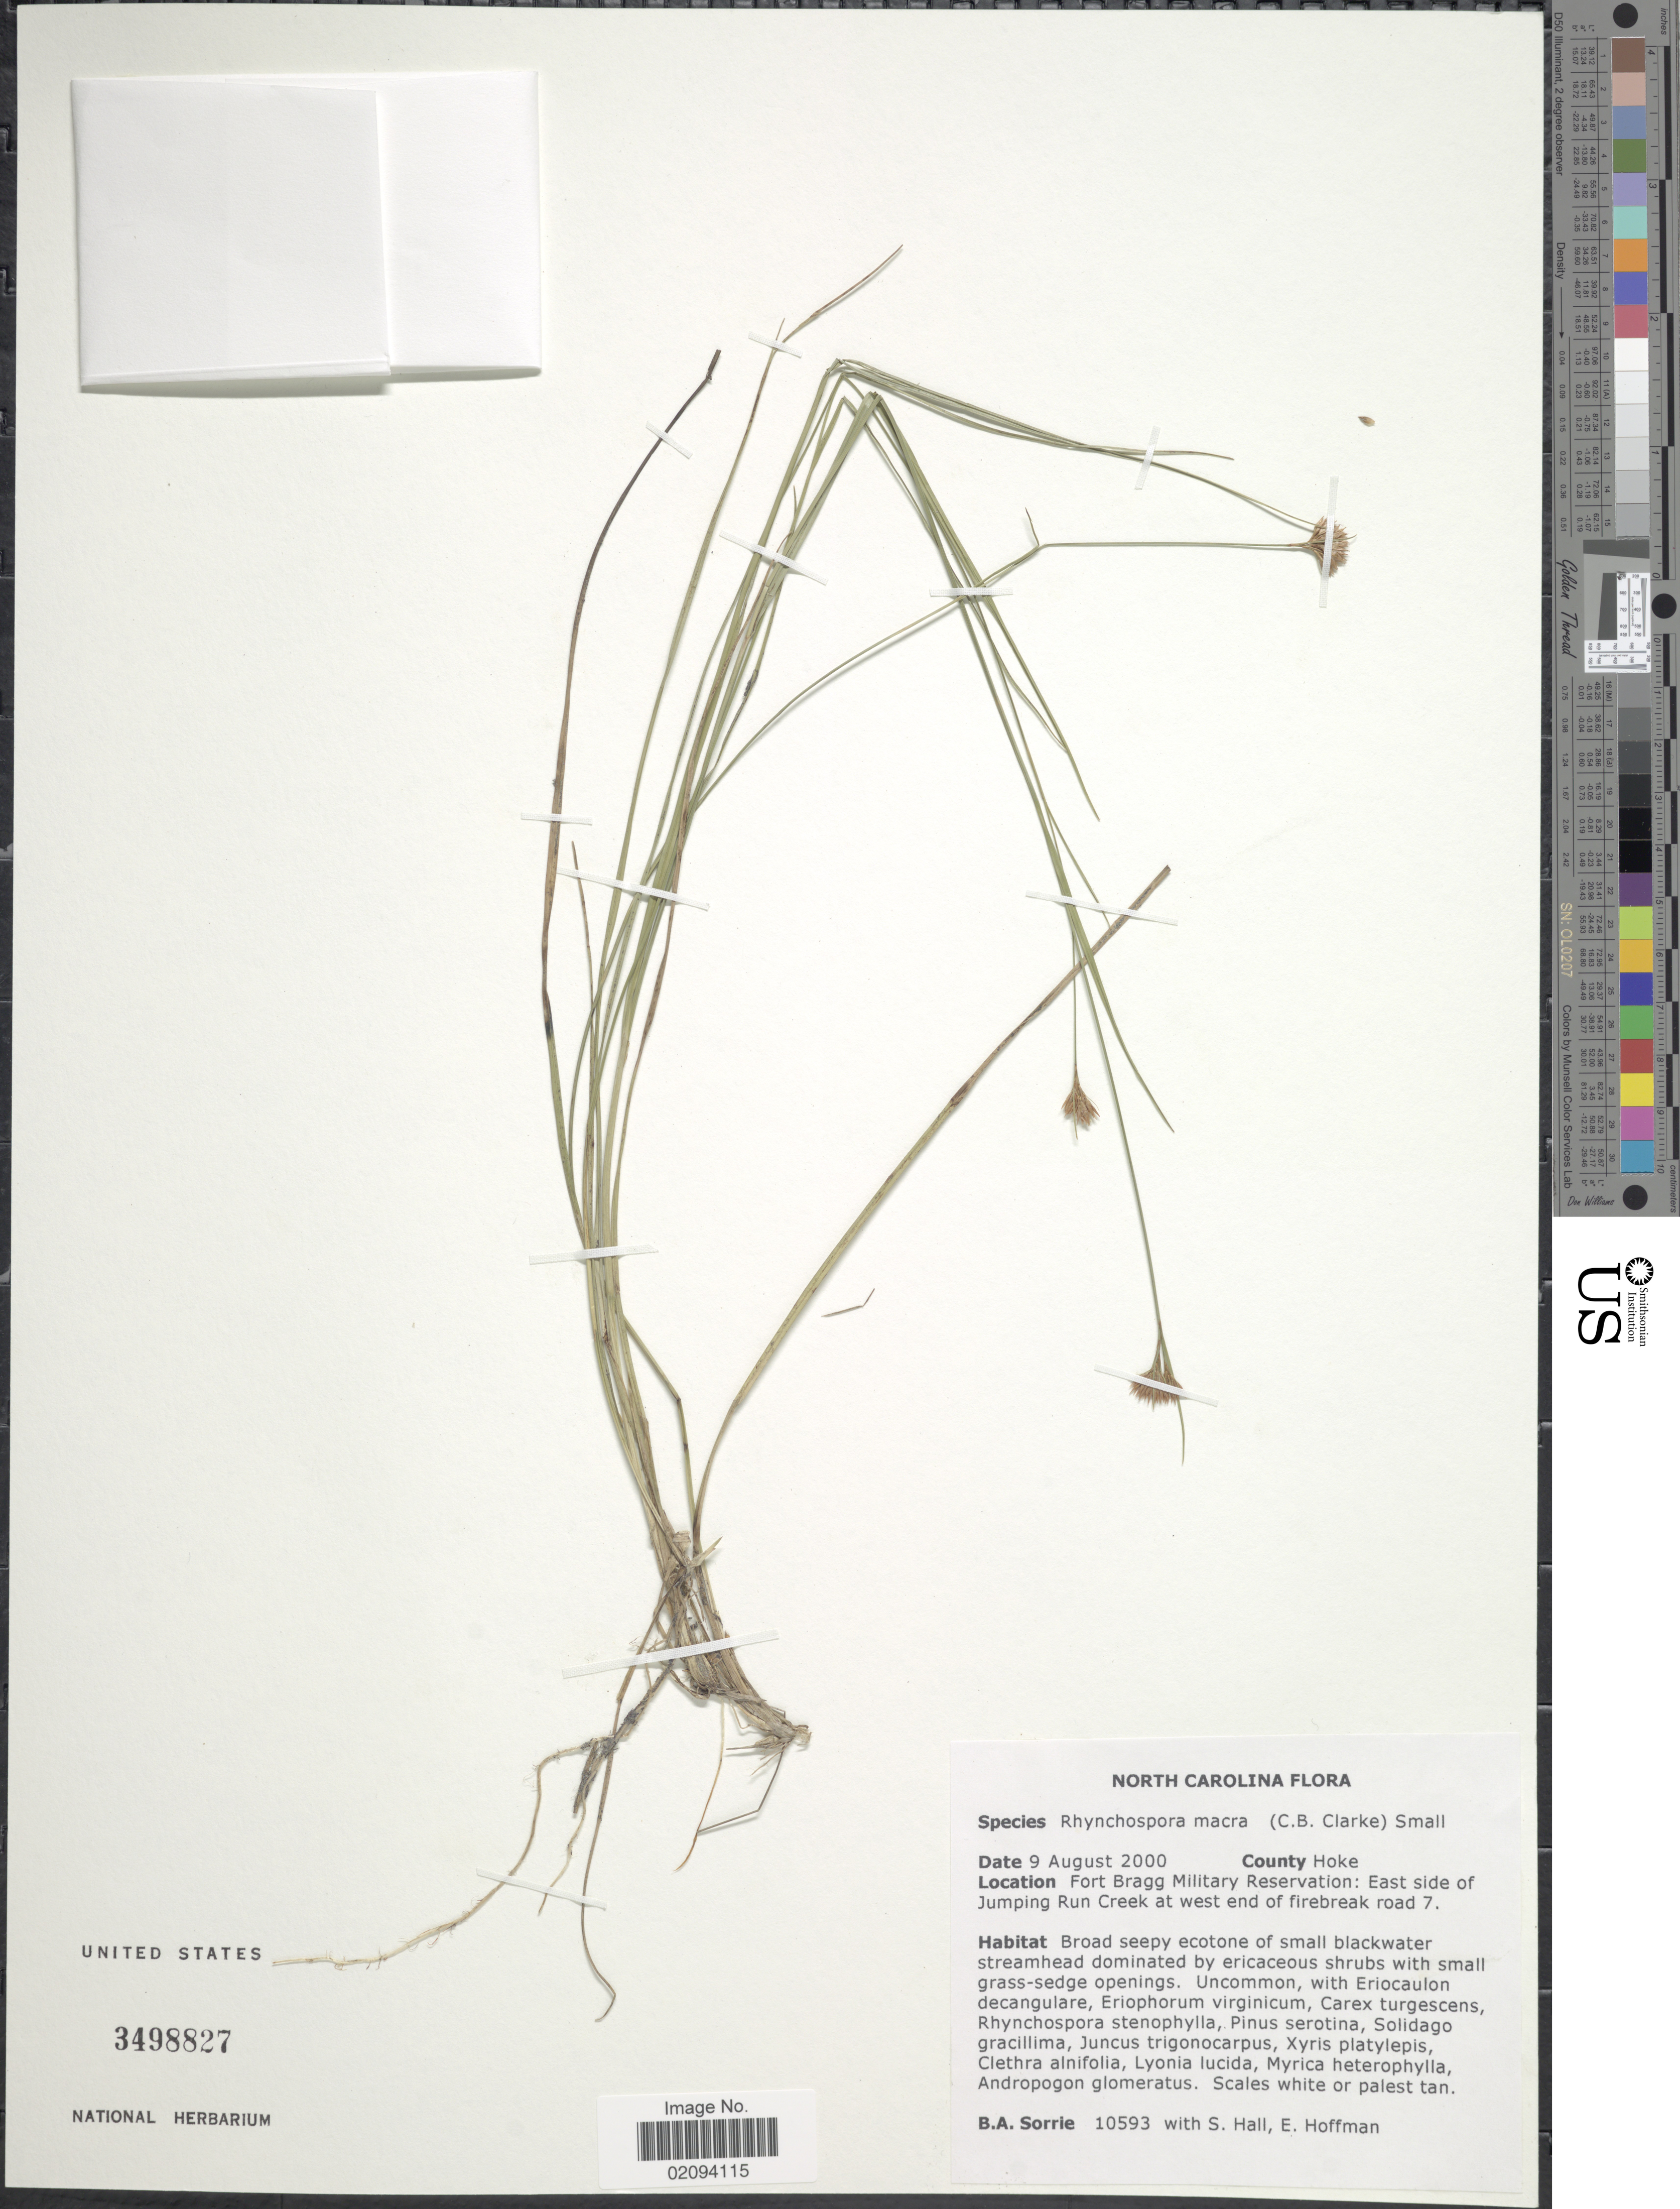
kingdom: Plantae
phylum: Tracheophyta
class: Liliopsida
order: Poales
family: Cyperaceae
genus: Rhynchospora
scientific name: Rhynchospora macra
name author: (C.B. Clarke ex Britton) Small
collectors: B. Sorrie, S. Hall & E. D. Hoffman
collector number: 10593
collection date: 2000-08-09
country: United States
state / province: North Carolina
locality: County Hoke. Fort Bragg Military Reservation: East side of Jumping Run Creek at west end of firebreak road 7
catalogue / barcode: US 3498827